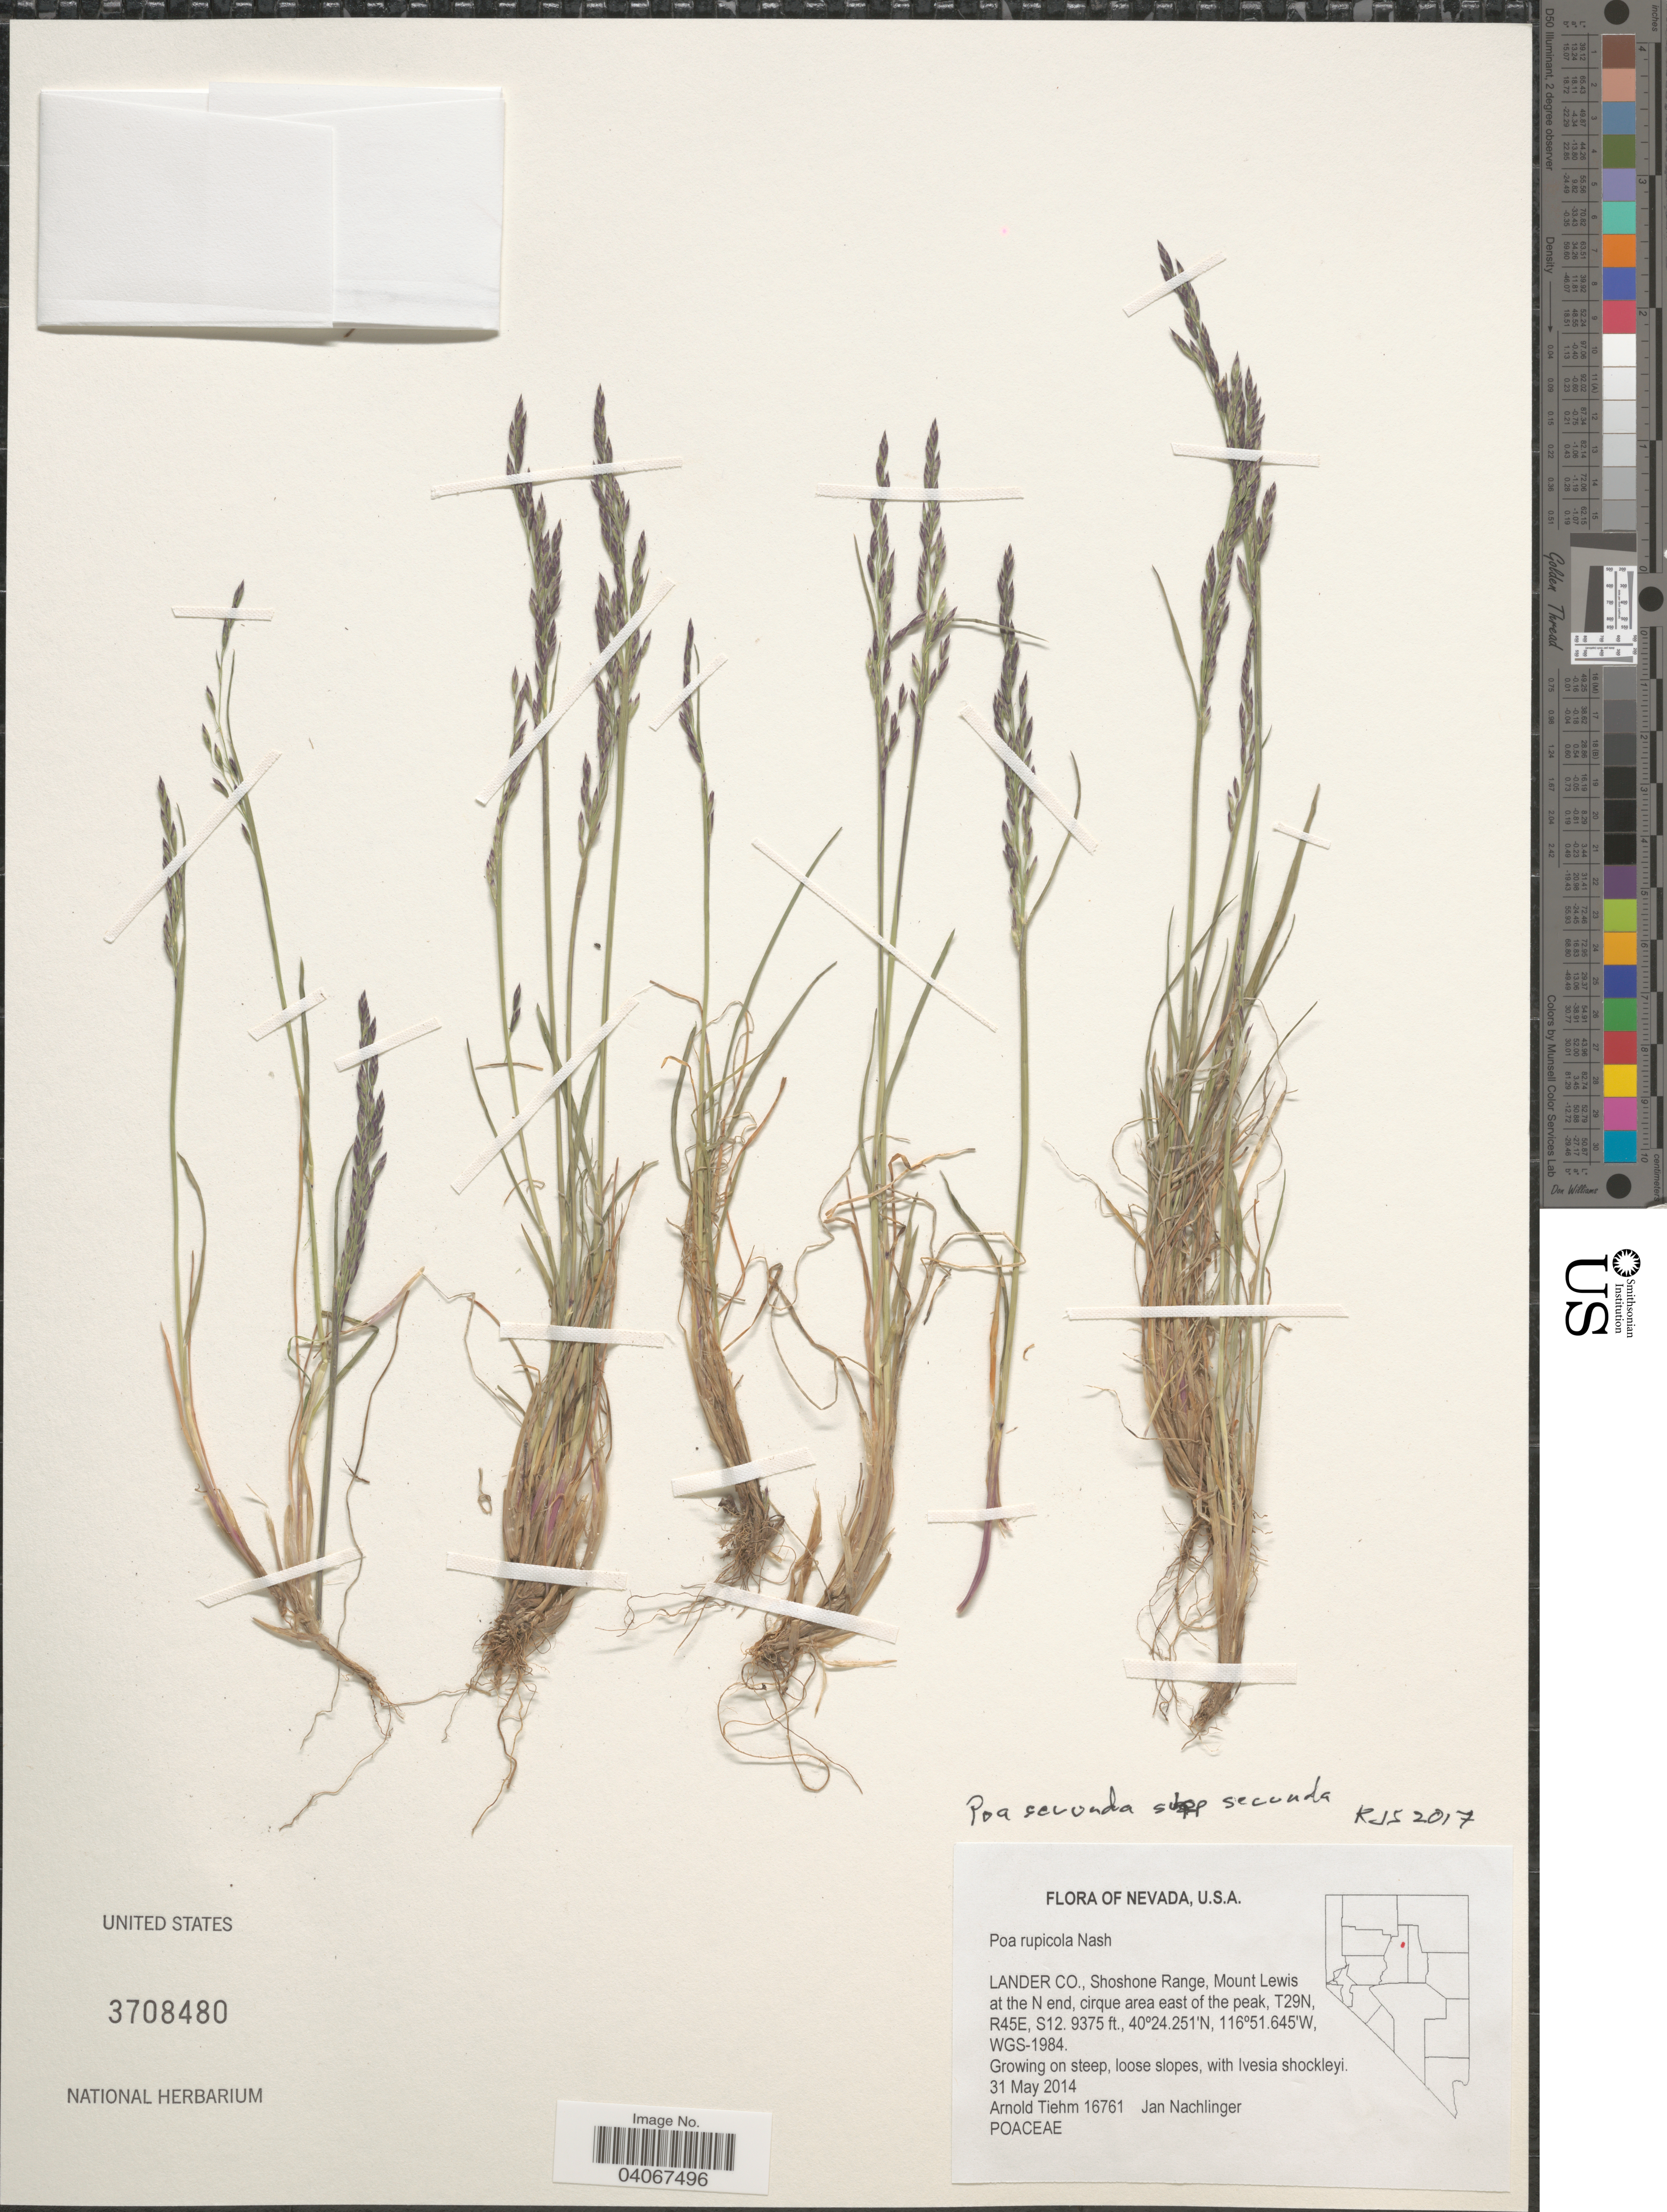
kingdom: Plantae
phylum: Tracheophyta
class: Liliopsida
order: Poales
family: Poaceae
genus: Poa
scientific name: Poa secunda subsp. secunda var. secunda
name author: J. Presl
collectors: A. Tiehm & J. Nachlinger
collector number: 16761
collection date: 2014-05-31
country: United States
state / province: Nevada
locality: Lander Co., Shoshone Range, Mount Lewis at the N end, cirque area east of the peak, T29N, R45E, S12. WGS-1984.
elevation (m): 2858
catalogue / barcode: US 3708480